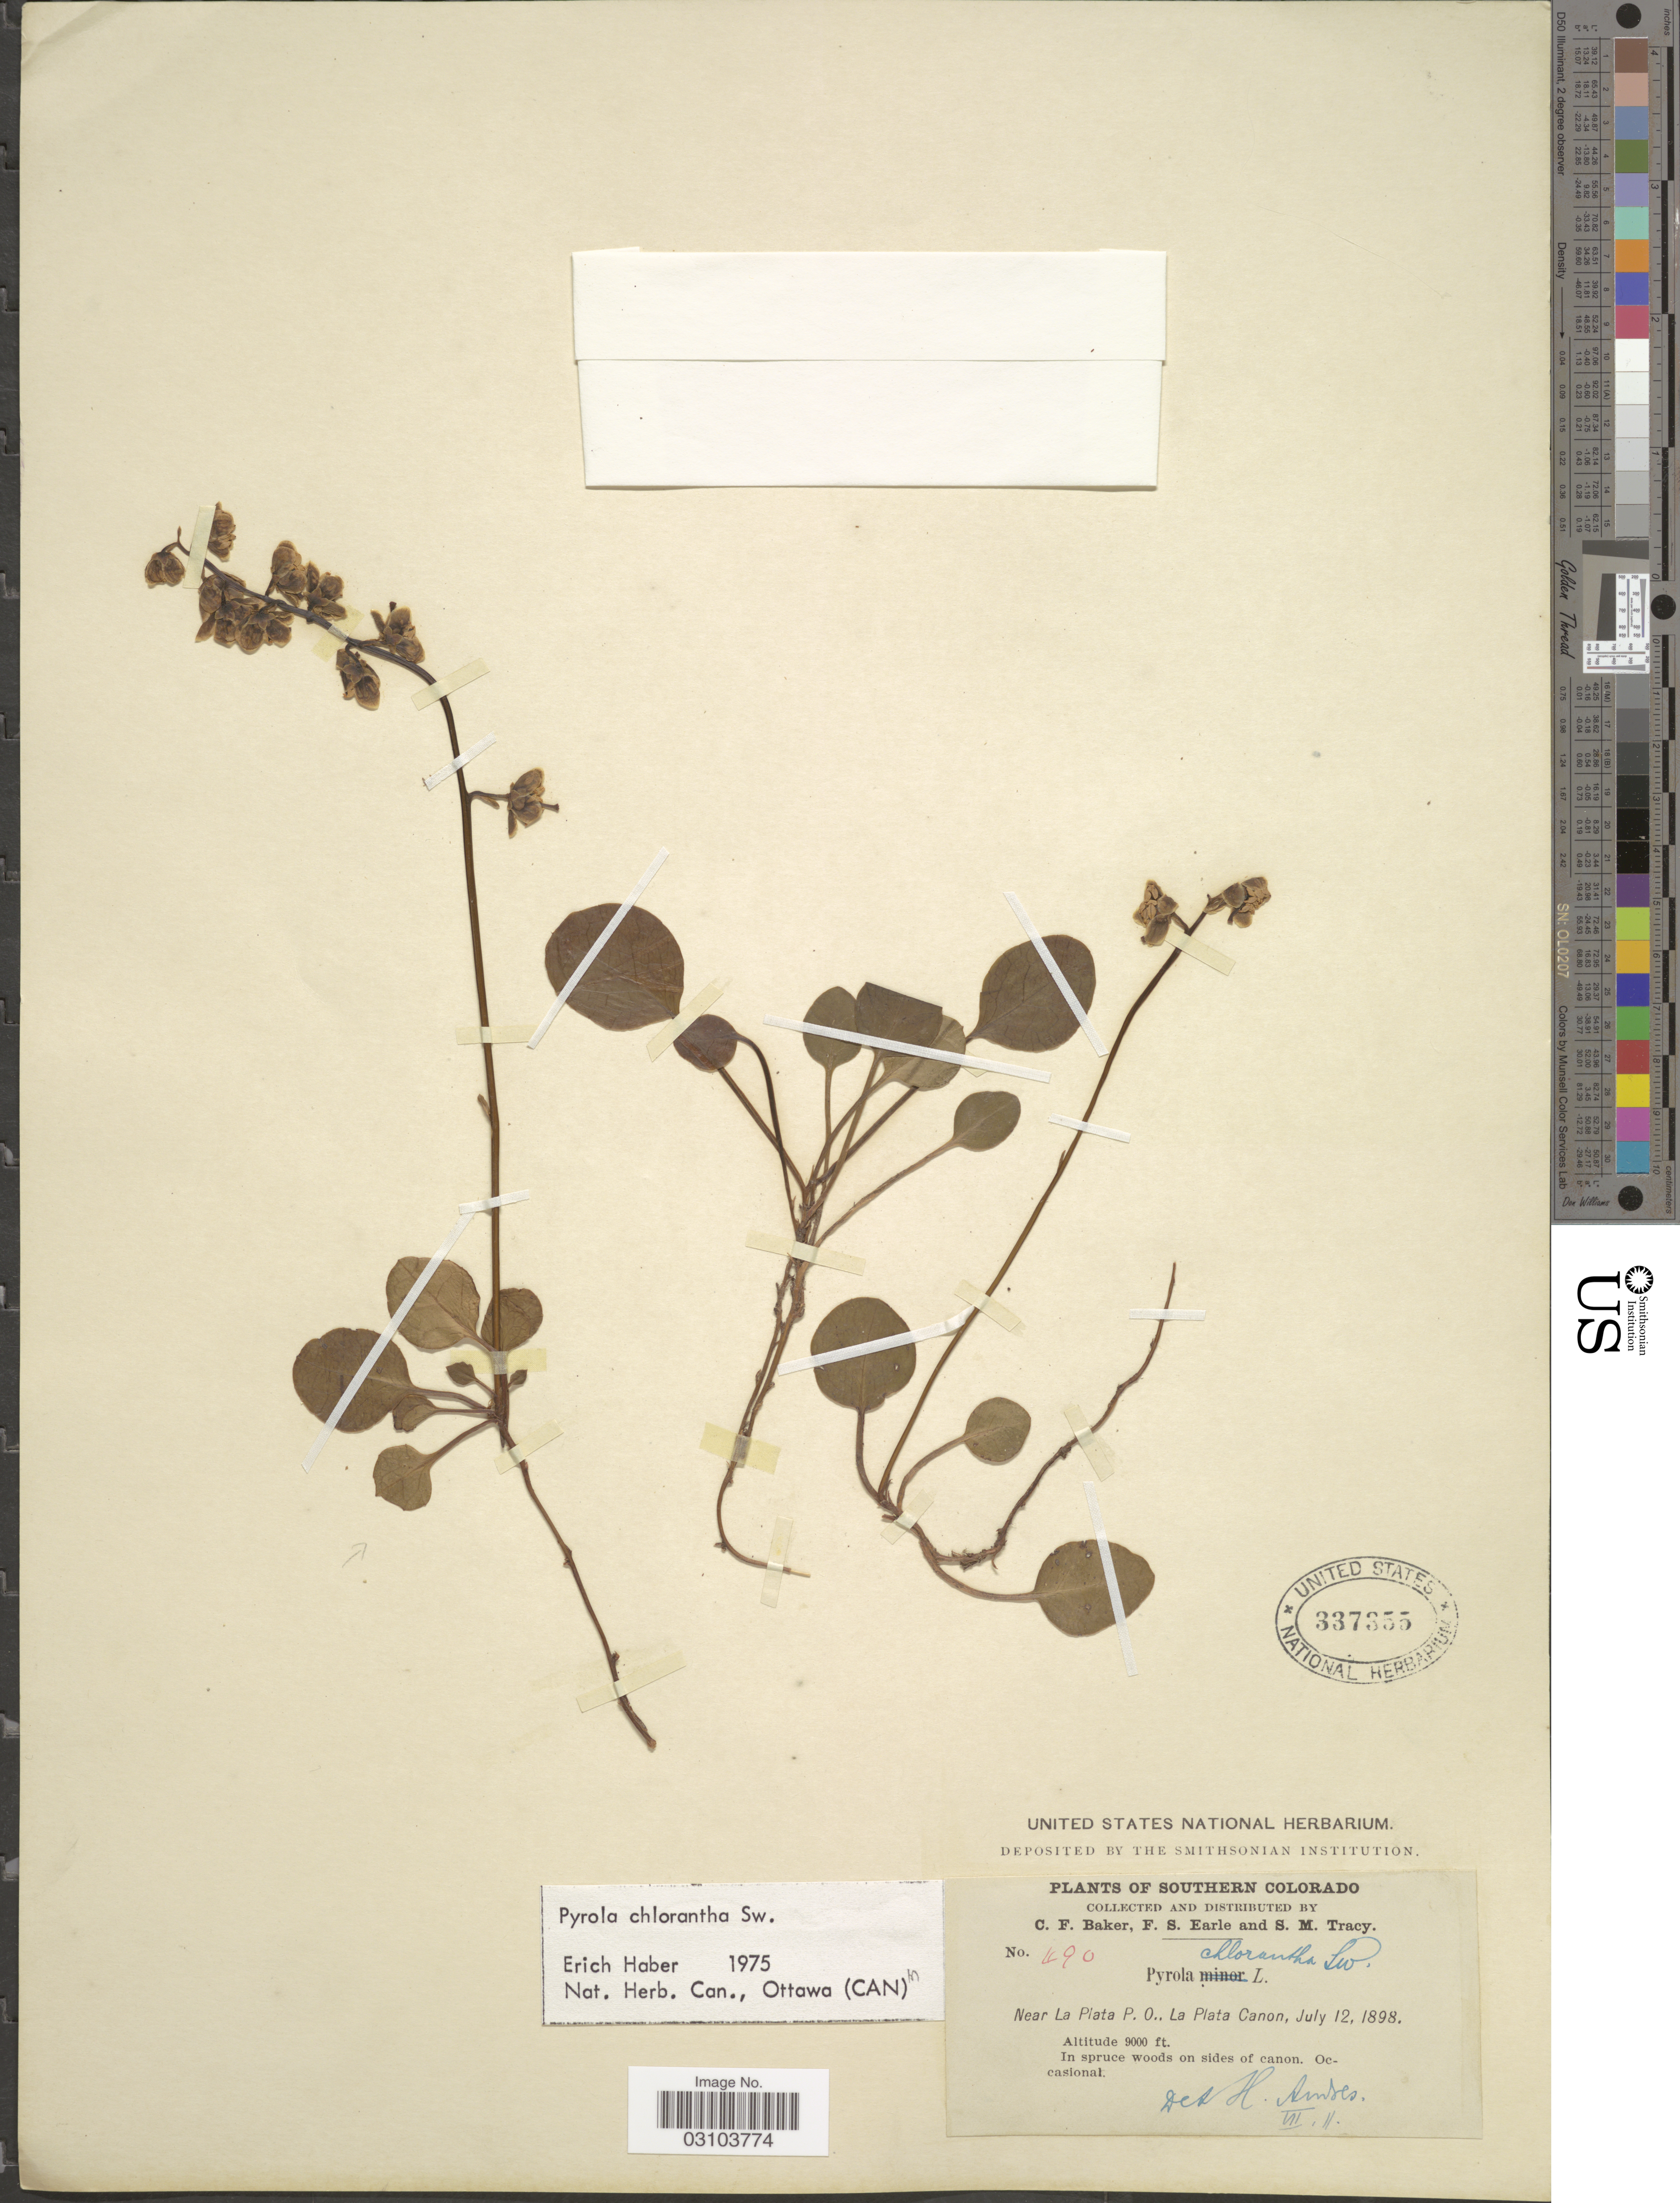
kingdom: Plantae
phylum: Tracheophyta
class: Magnoliopsida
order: Ericales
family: Ericaceae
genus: Pyrola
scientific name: Pyrola chlorantha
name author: Schweigg.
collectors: C. F. Baker, F. S. Earle & S. M. Tracy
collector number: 490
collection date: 1898-07-12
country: United States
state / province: Colorado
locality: Southern Colorado. Near La Plata P. O., La Plata Canon. On sides of canon. Occasional.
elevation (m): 2743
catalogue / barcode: US 337355